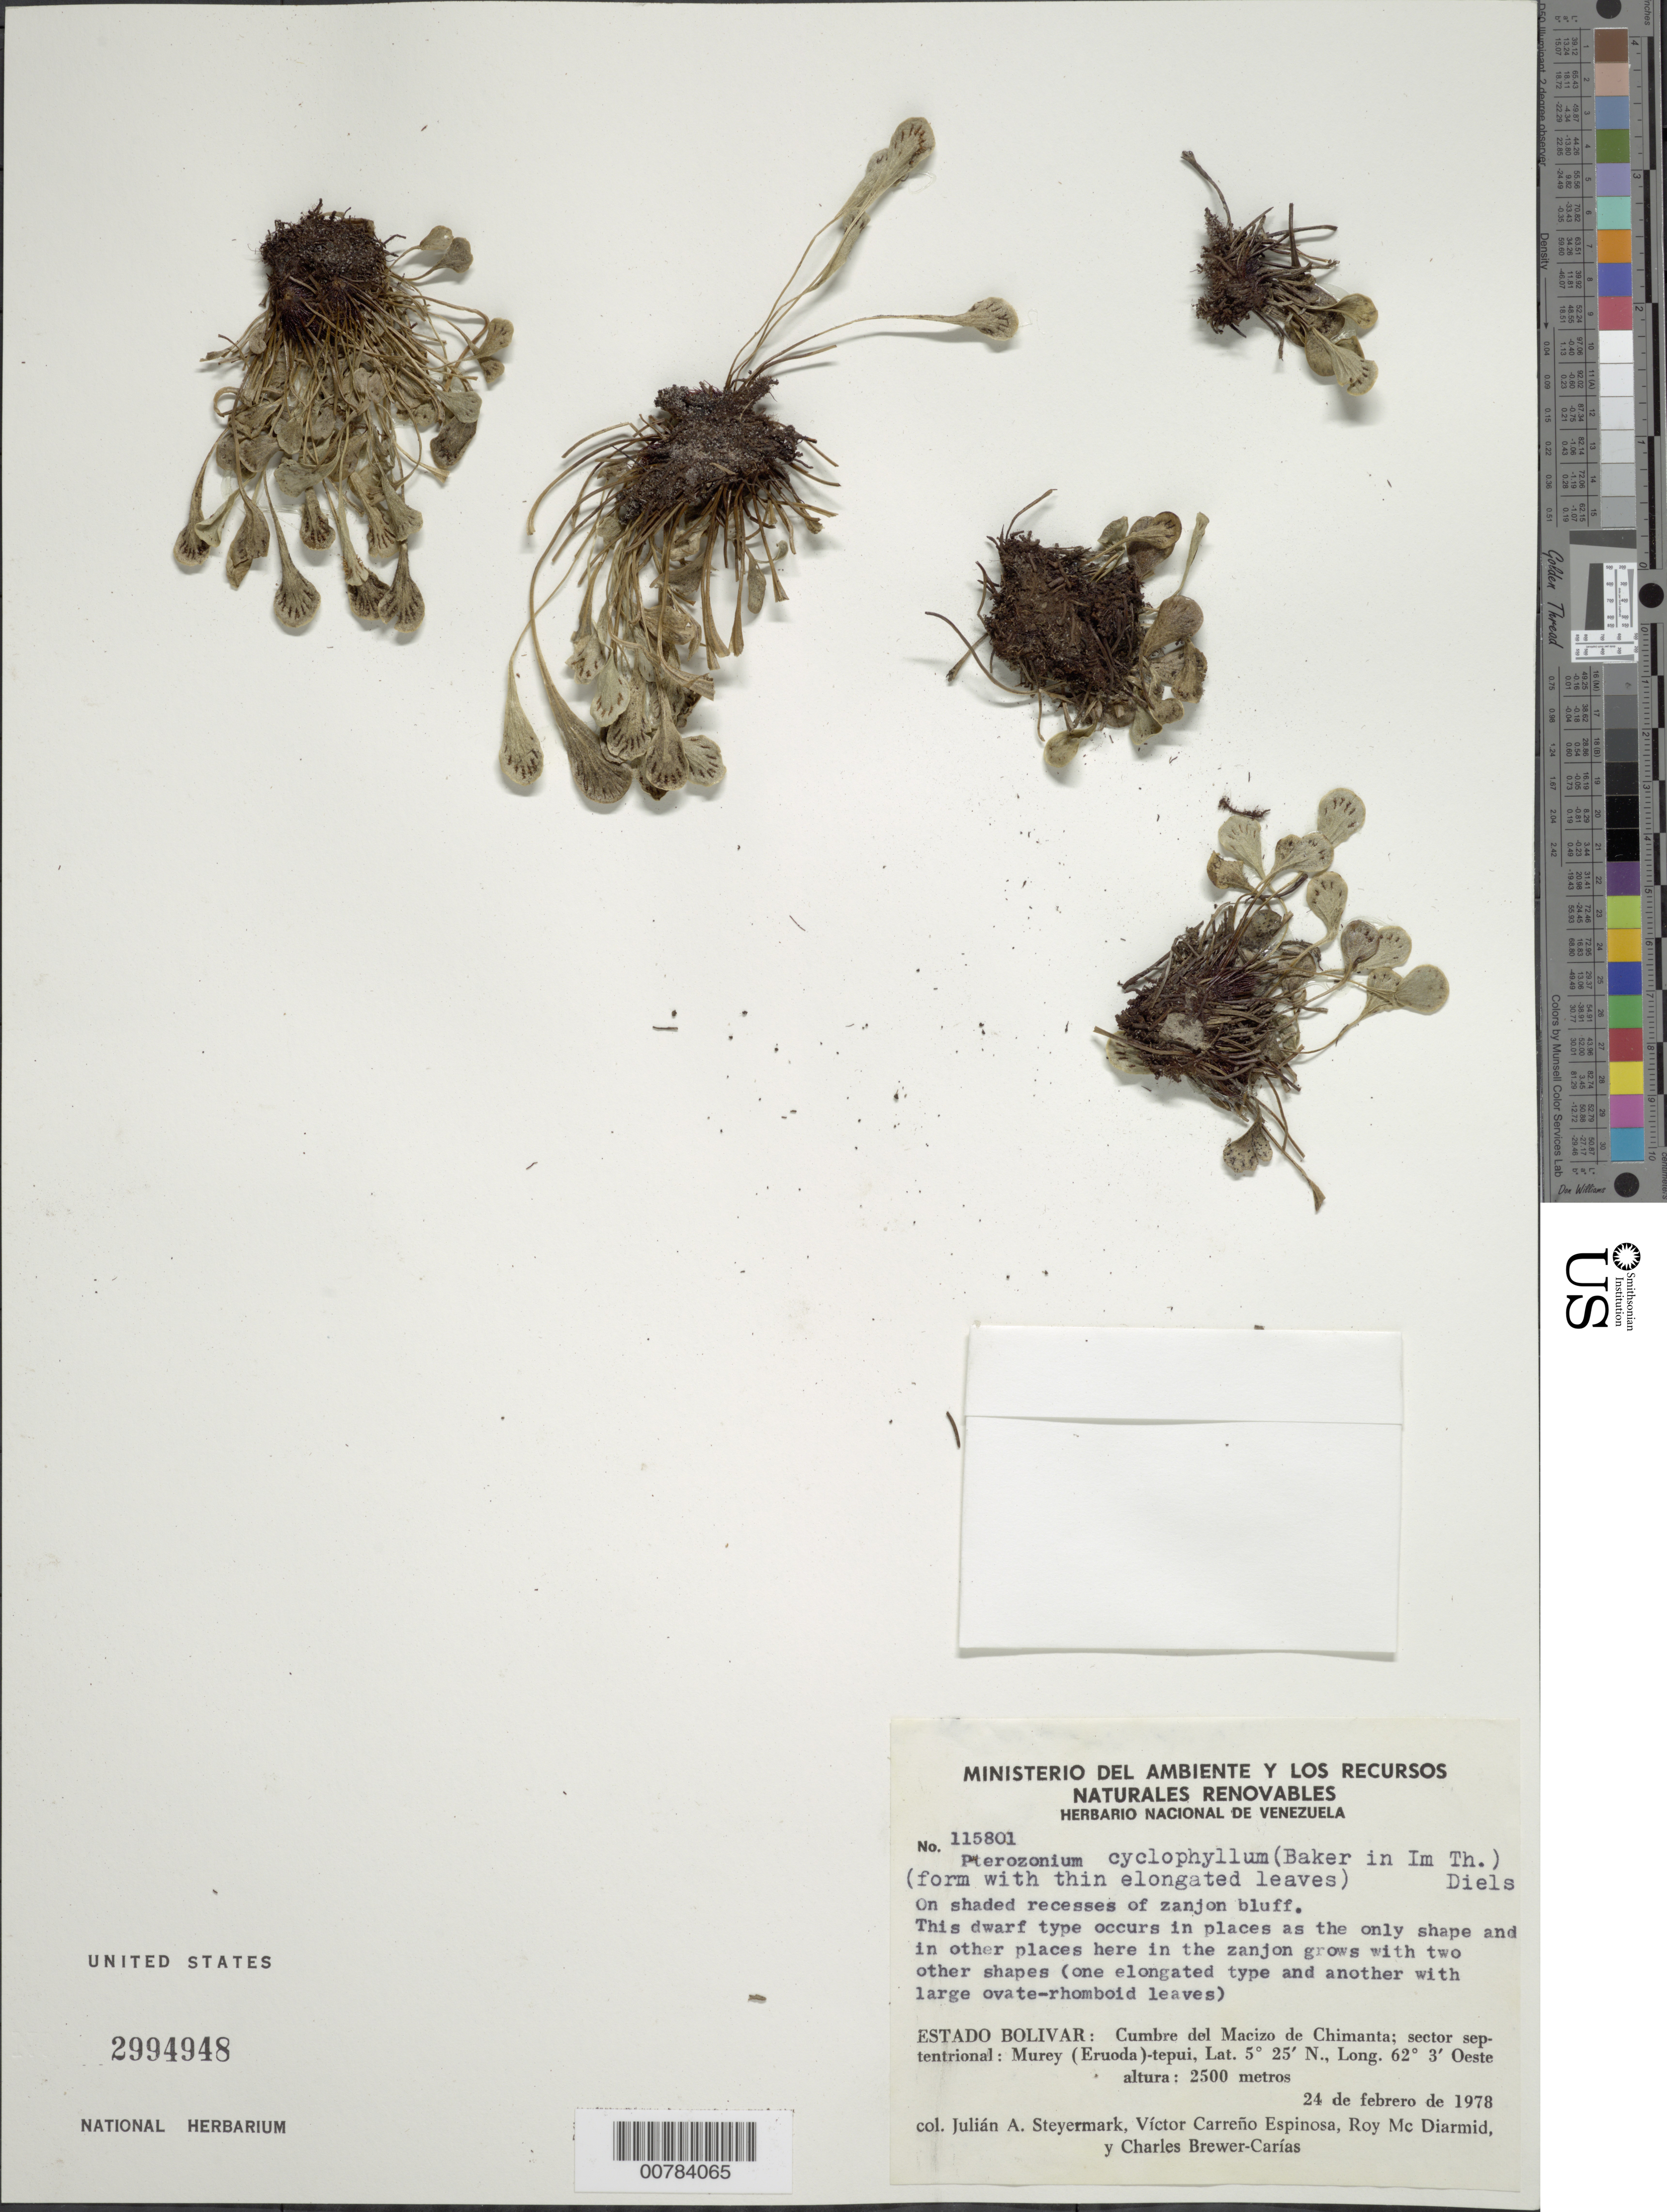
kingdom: Plantae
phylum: Tracheophyta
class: Polypodiopsida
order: Polypodiales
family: Pteridaceae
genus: Pterozonium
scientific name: Pterozonium cyclophyllum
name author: (Baker) Diels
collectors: J. Steyermark, V. Carreño E., R. Mc Diarmid & C. Brewer-Carias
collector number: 115801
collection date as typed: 24-Feb-78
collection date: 1978-02-24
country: Venezuela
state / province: Bolívar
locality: Macizo de Chimantá, cumbre; sector septentrional; Murey (Eruoda)-tepuí.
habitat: Shaded recesses of zanjon bluff.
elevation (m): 2500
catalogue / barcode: US 2994948